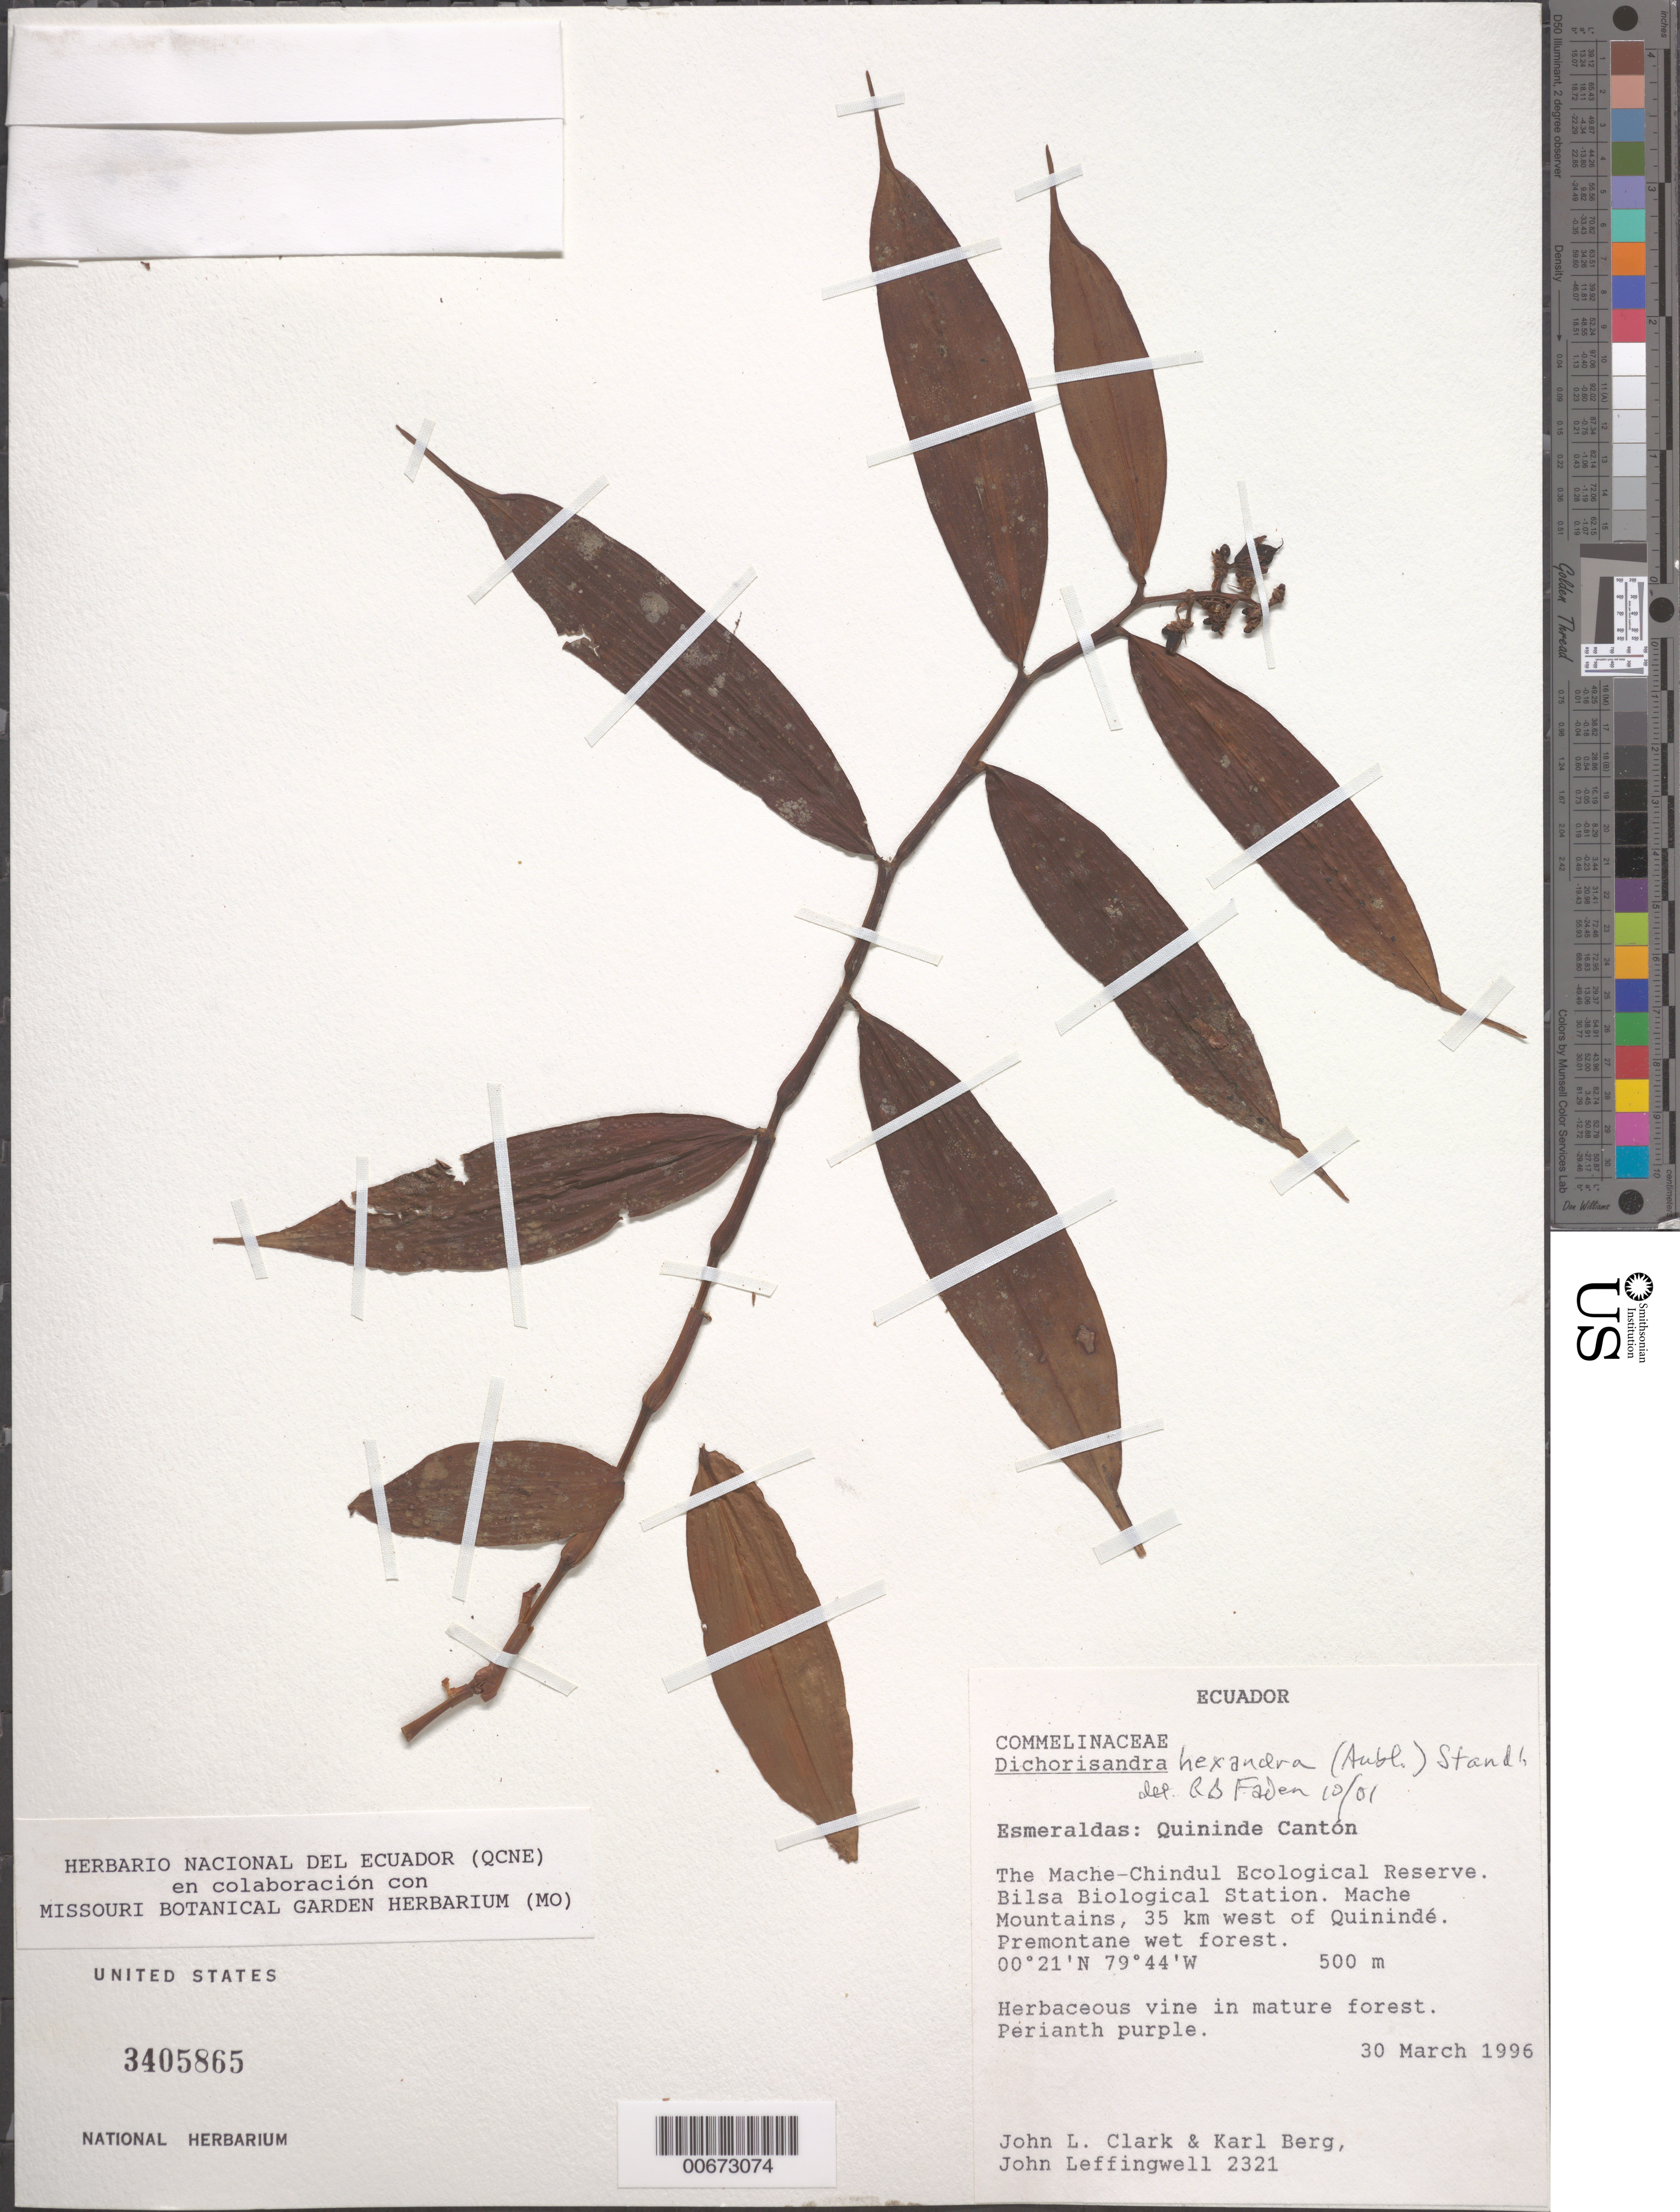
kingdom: Plantae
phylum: Tracheophyta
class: Liliopsida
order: Commelinales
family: Commelinaceae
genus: Dichorisandra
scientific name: Dichorisandra hexandra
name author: (Aubl.) Standl.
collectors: J. L. Clark, K. Berg & J. Leffingwell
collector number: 2321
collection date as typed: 30 Mar 1996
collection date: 1996-03-30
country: Ecuador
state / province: Esmeraldas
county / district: Quinindé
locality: The Mache-Chindul Ecological Reserve, Bilsa Biological Station, Mache Mountains, W of Quininde.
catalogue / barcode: US 3405865